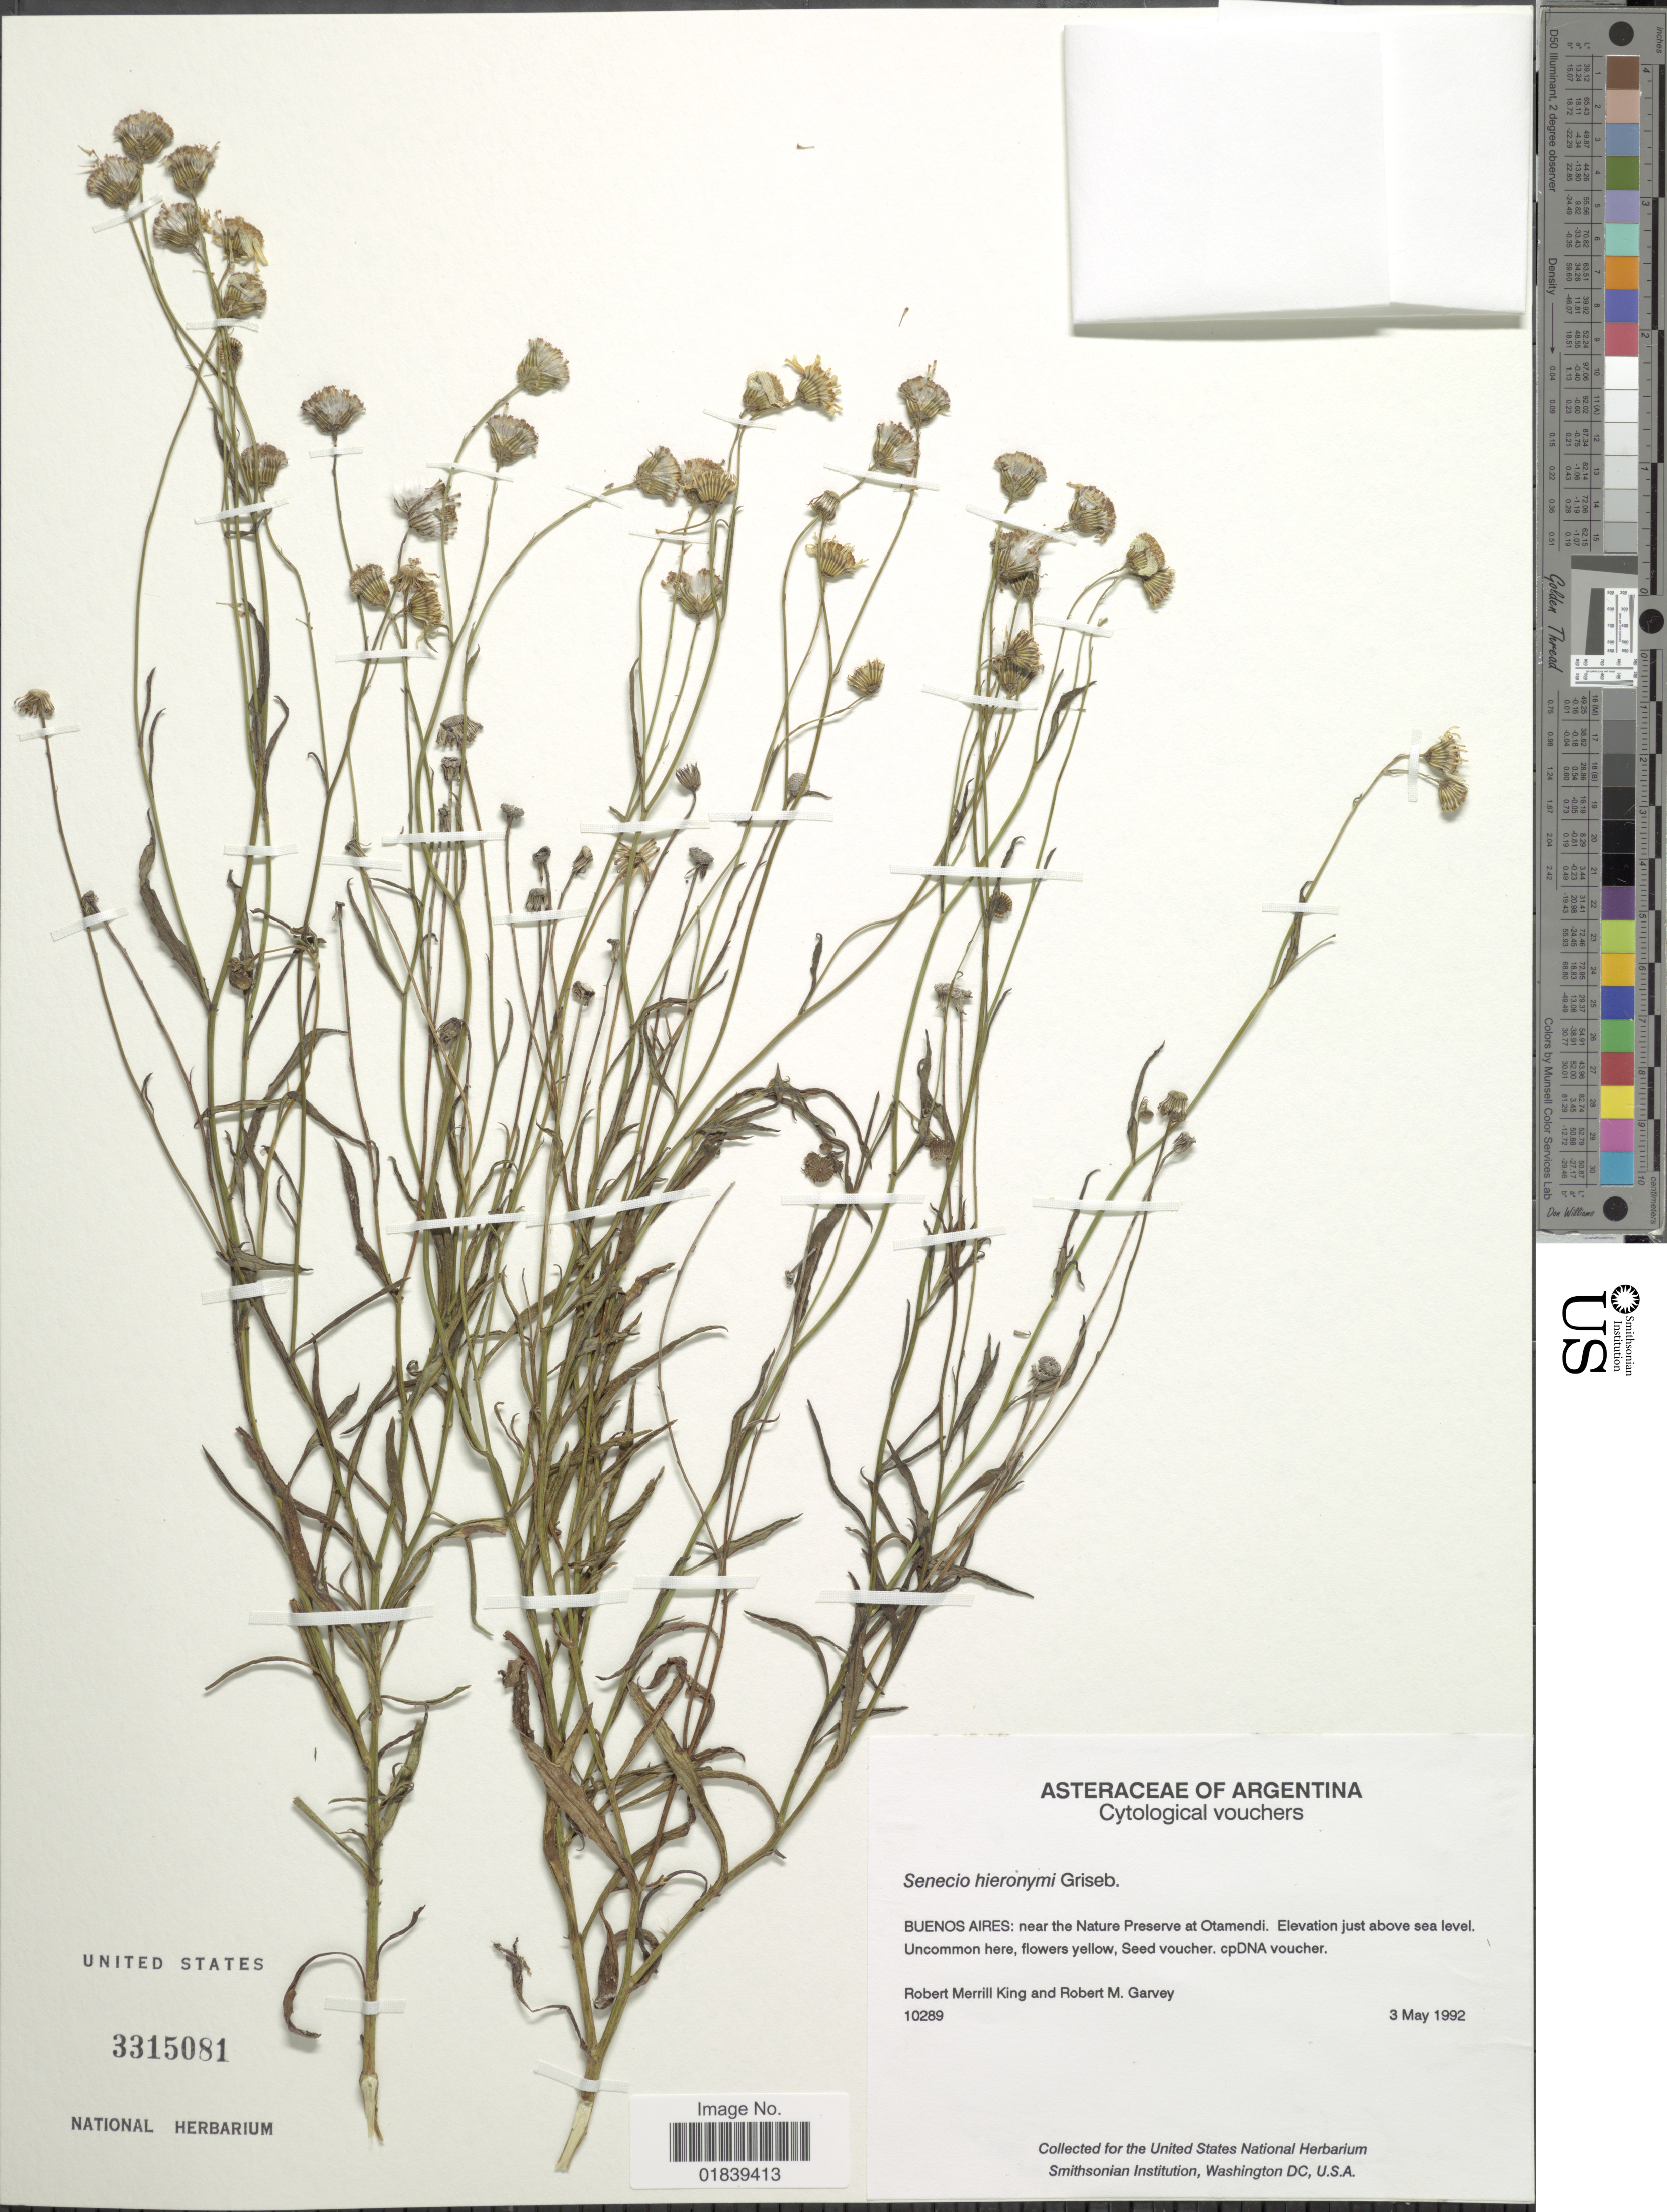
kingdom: Plantae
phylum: Tracheophyta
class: Magnoliopsida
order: Asterales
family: Asteraceae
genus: Senecio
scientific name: Senecio hieronymi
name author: Griseb.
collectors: R. M. King & R. Garvey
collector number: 10289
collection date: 1992-05-03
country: Argentina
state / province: Buenos Aires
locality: Near the Nature Preserve at Otamendi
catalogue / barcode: US 3315081